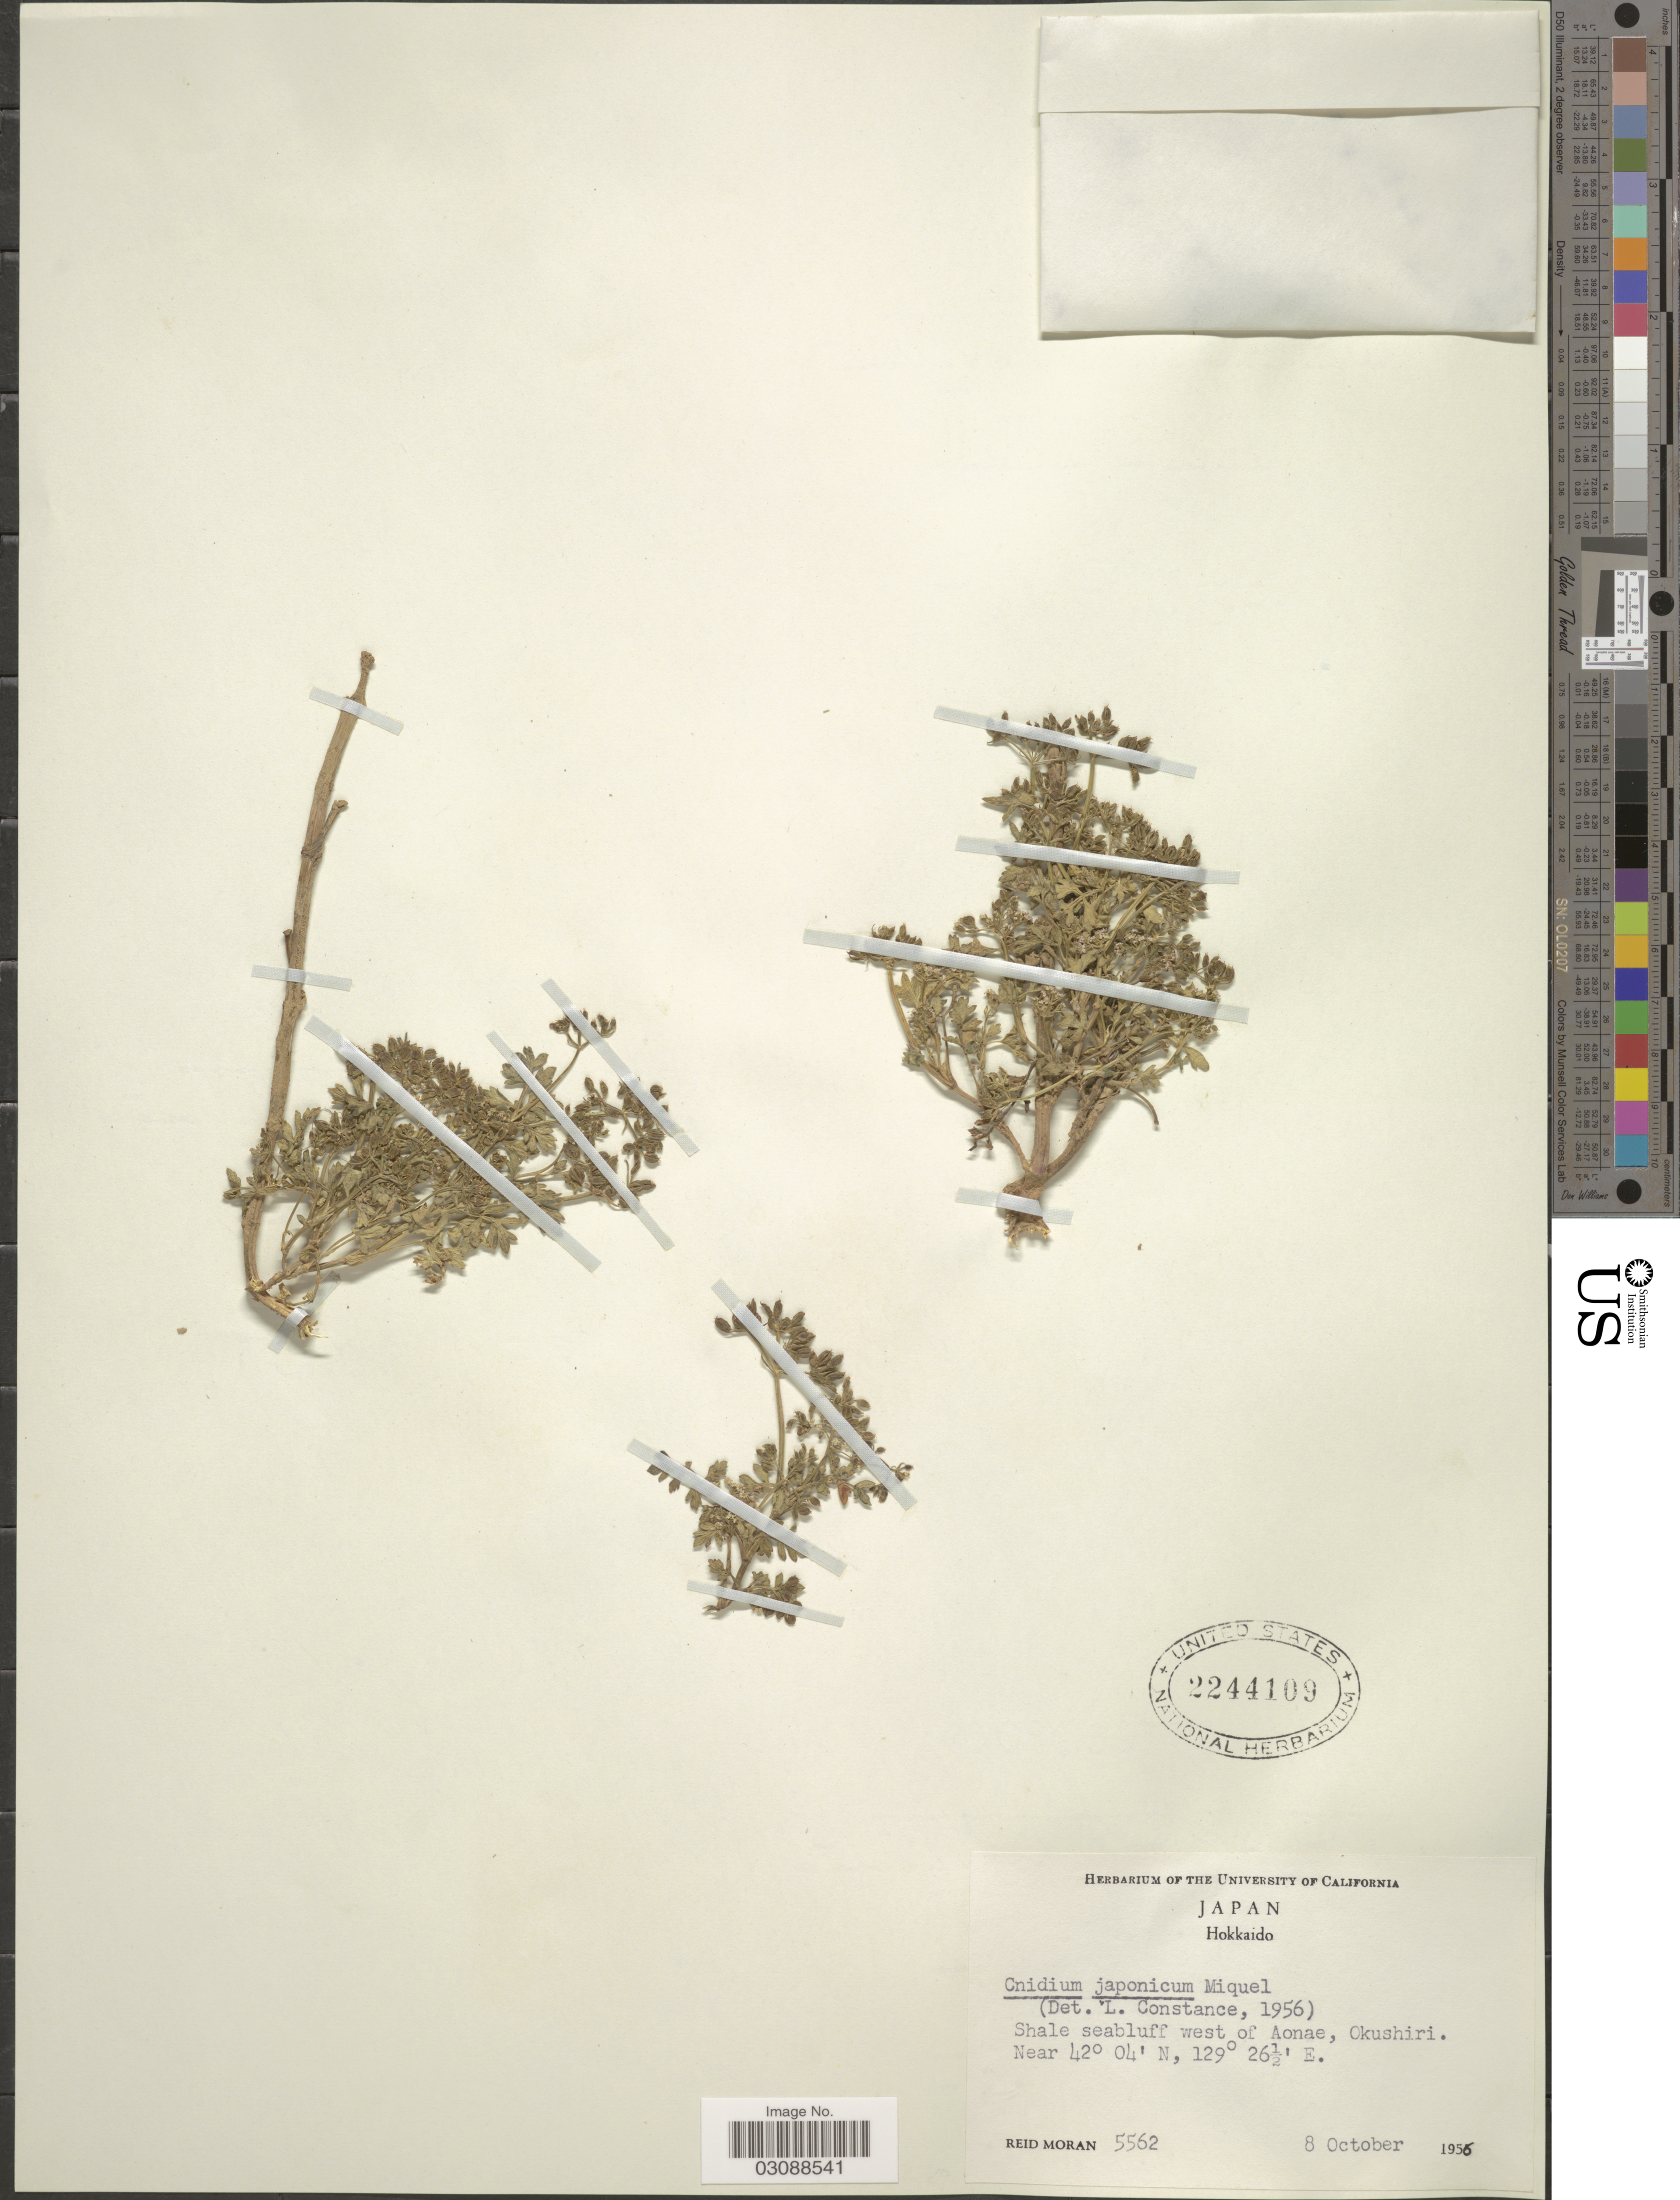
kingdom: Plantae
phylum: Tracheophyta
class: Magnoliopsida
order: Apiales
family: Apiaceae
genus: Cnidium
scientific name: Cnidium japonicum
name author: Miq.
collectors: R. V. Moran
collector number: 5562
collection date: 1956-10-08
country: Japan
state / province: Hokkaidō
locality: Shale seabluff west of Aonae, Okushiri.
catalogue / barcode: US 2244109